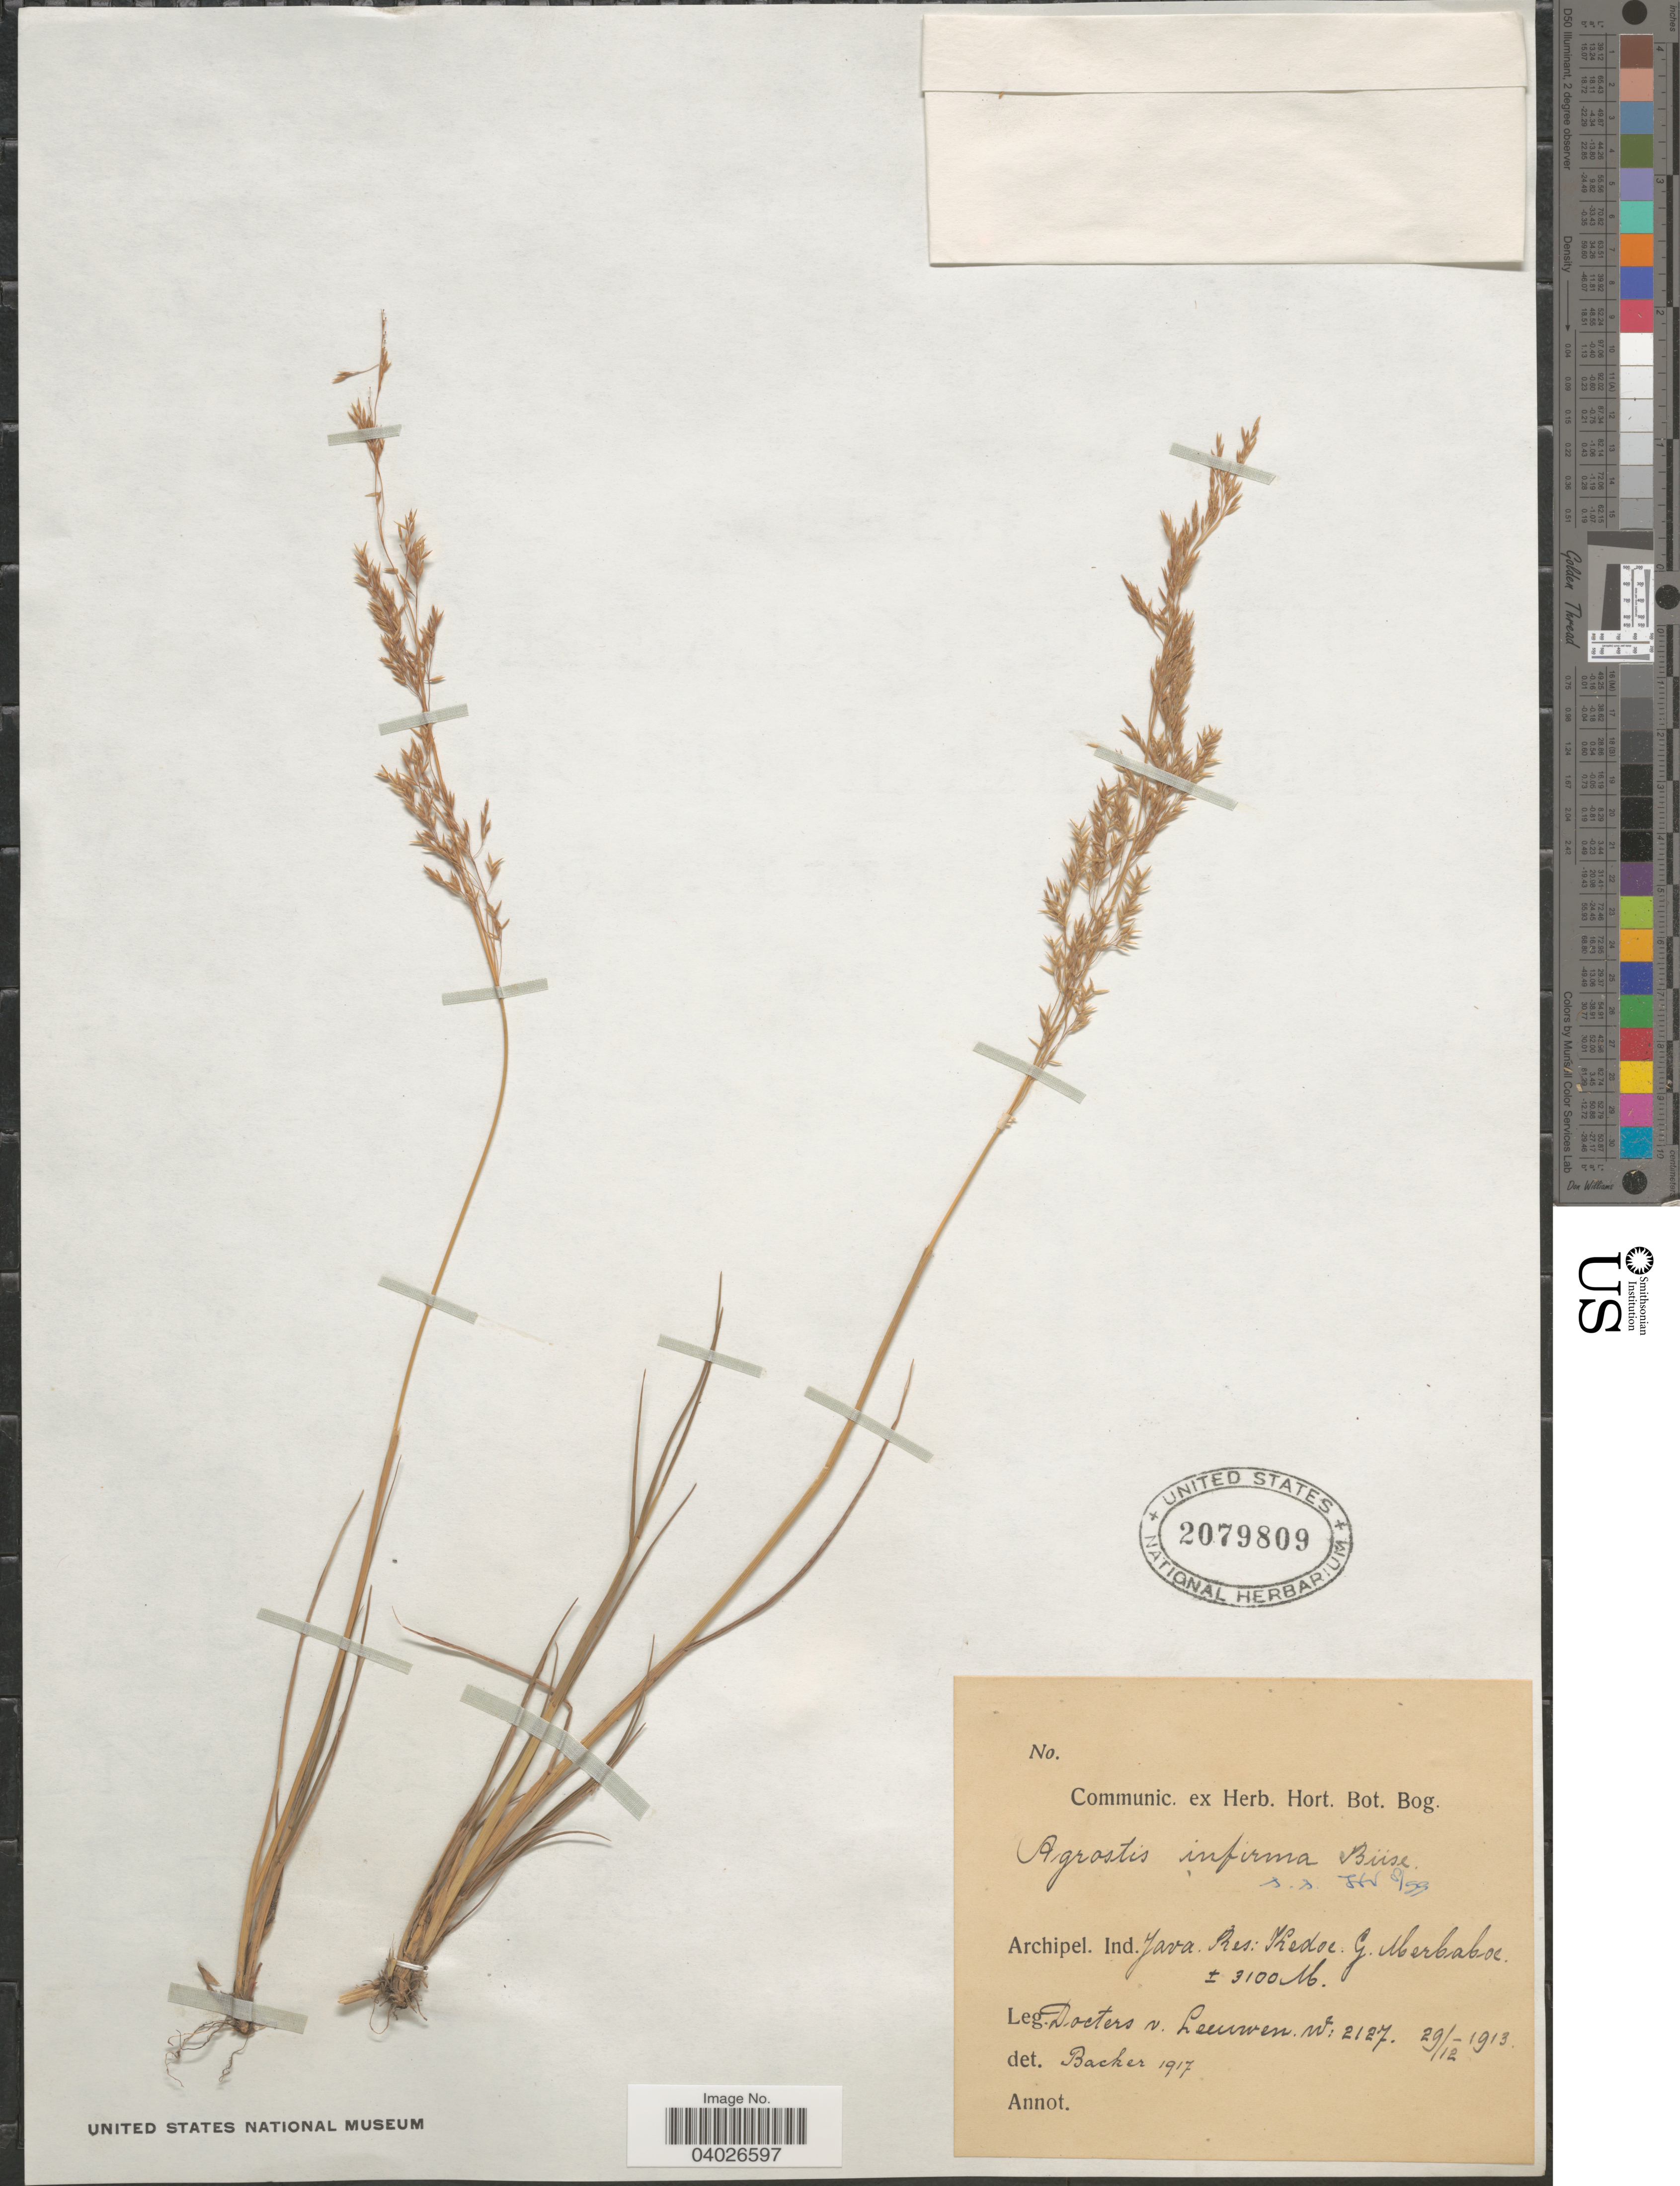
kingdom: Plantae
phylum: Tracheophyta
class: Liliopsida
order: Poales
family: Poaceae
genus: Agrostis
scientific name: Agrostis infirma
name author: Büse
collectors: W. Docters van Leeuwen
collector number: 2127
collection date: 1913-12-29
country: Indonesia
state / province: Java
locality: Archipel. Ind. Java. Res: Kedoe. G. Merbaboe.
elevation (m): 3100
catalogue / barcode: US 2079809